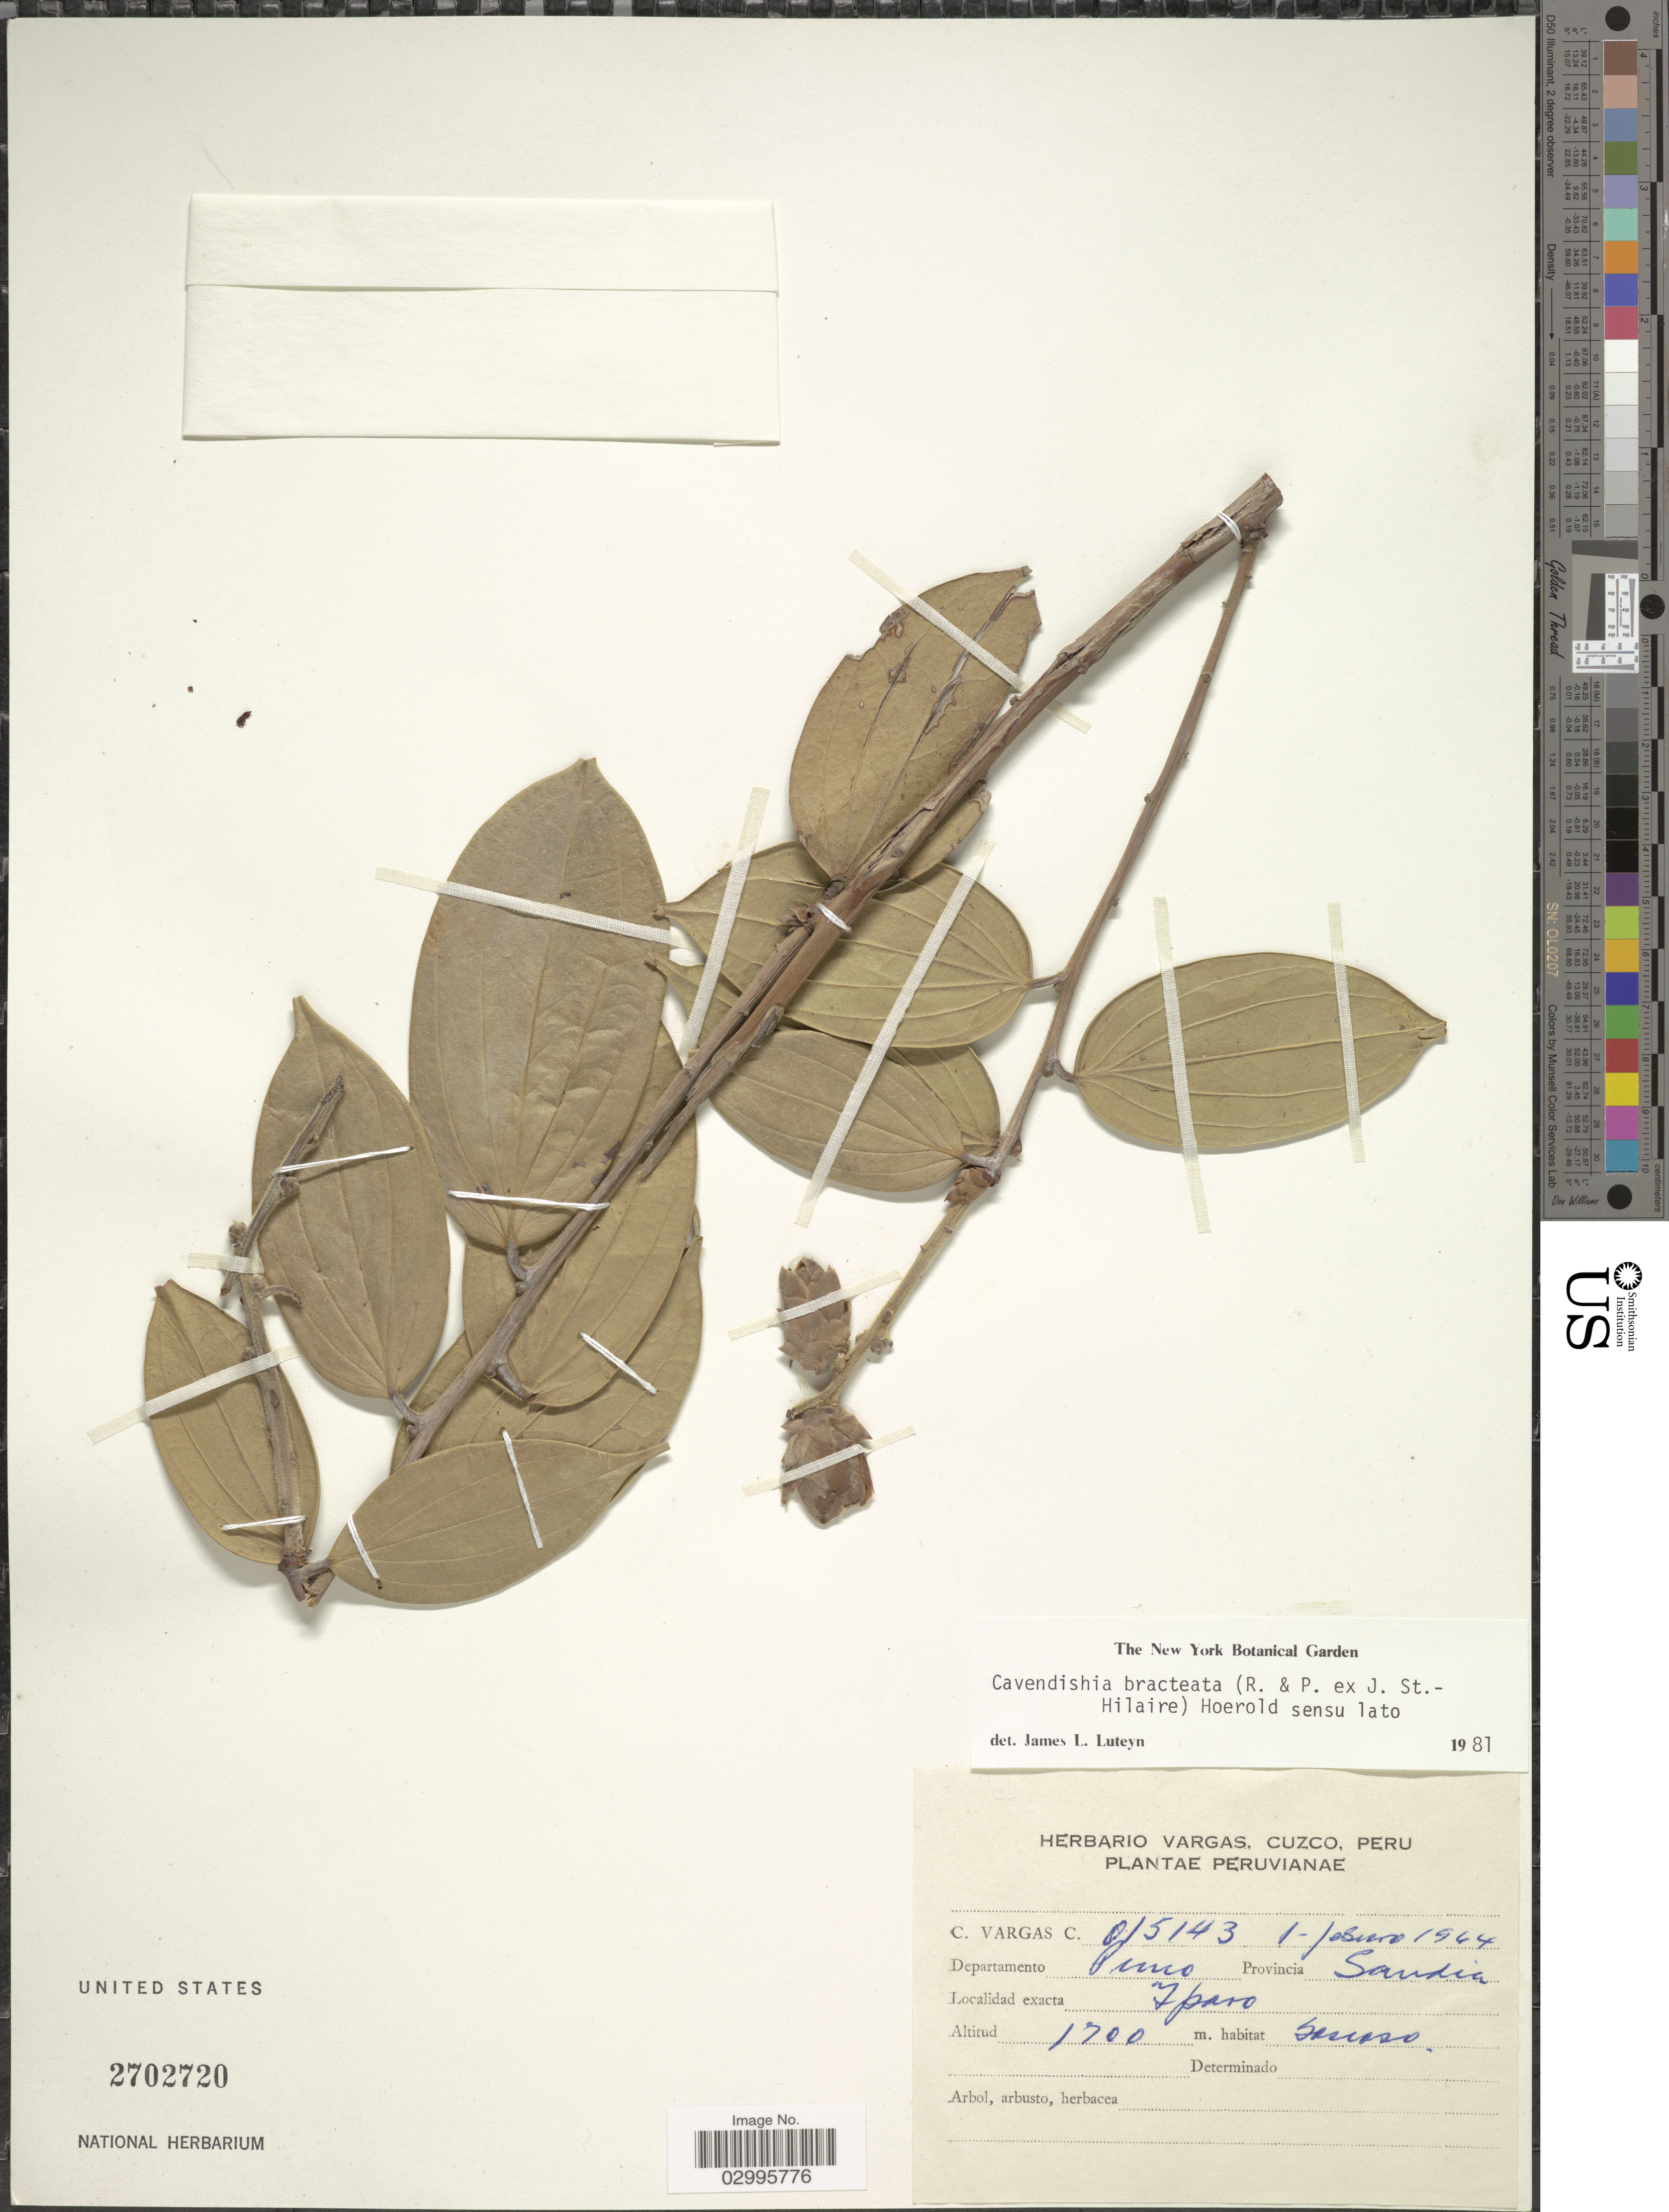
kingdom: Plantae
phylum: Tracheophyta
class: Magnoliopsida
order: Ericales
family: Ericaceae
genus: Cavendishia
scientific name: Cavendishia bracteata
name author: (Ruiz & Pav. ex J. St.-Hil.) Hoerold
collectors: C. Vargas Calderón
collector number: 015143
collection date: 1964-02-01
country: Peru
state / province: Puno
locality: Departamento Puno. Provincia Sandia. Iparo.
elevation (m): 1700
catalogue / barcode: US 2702720